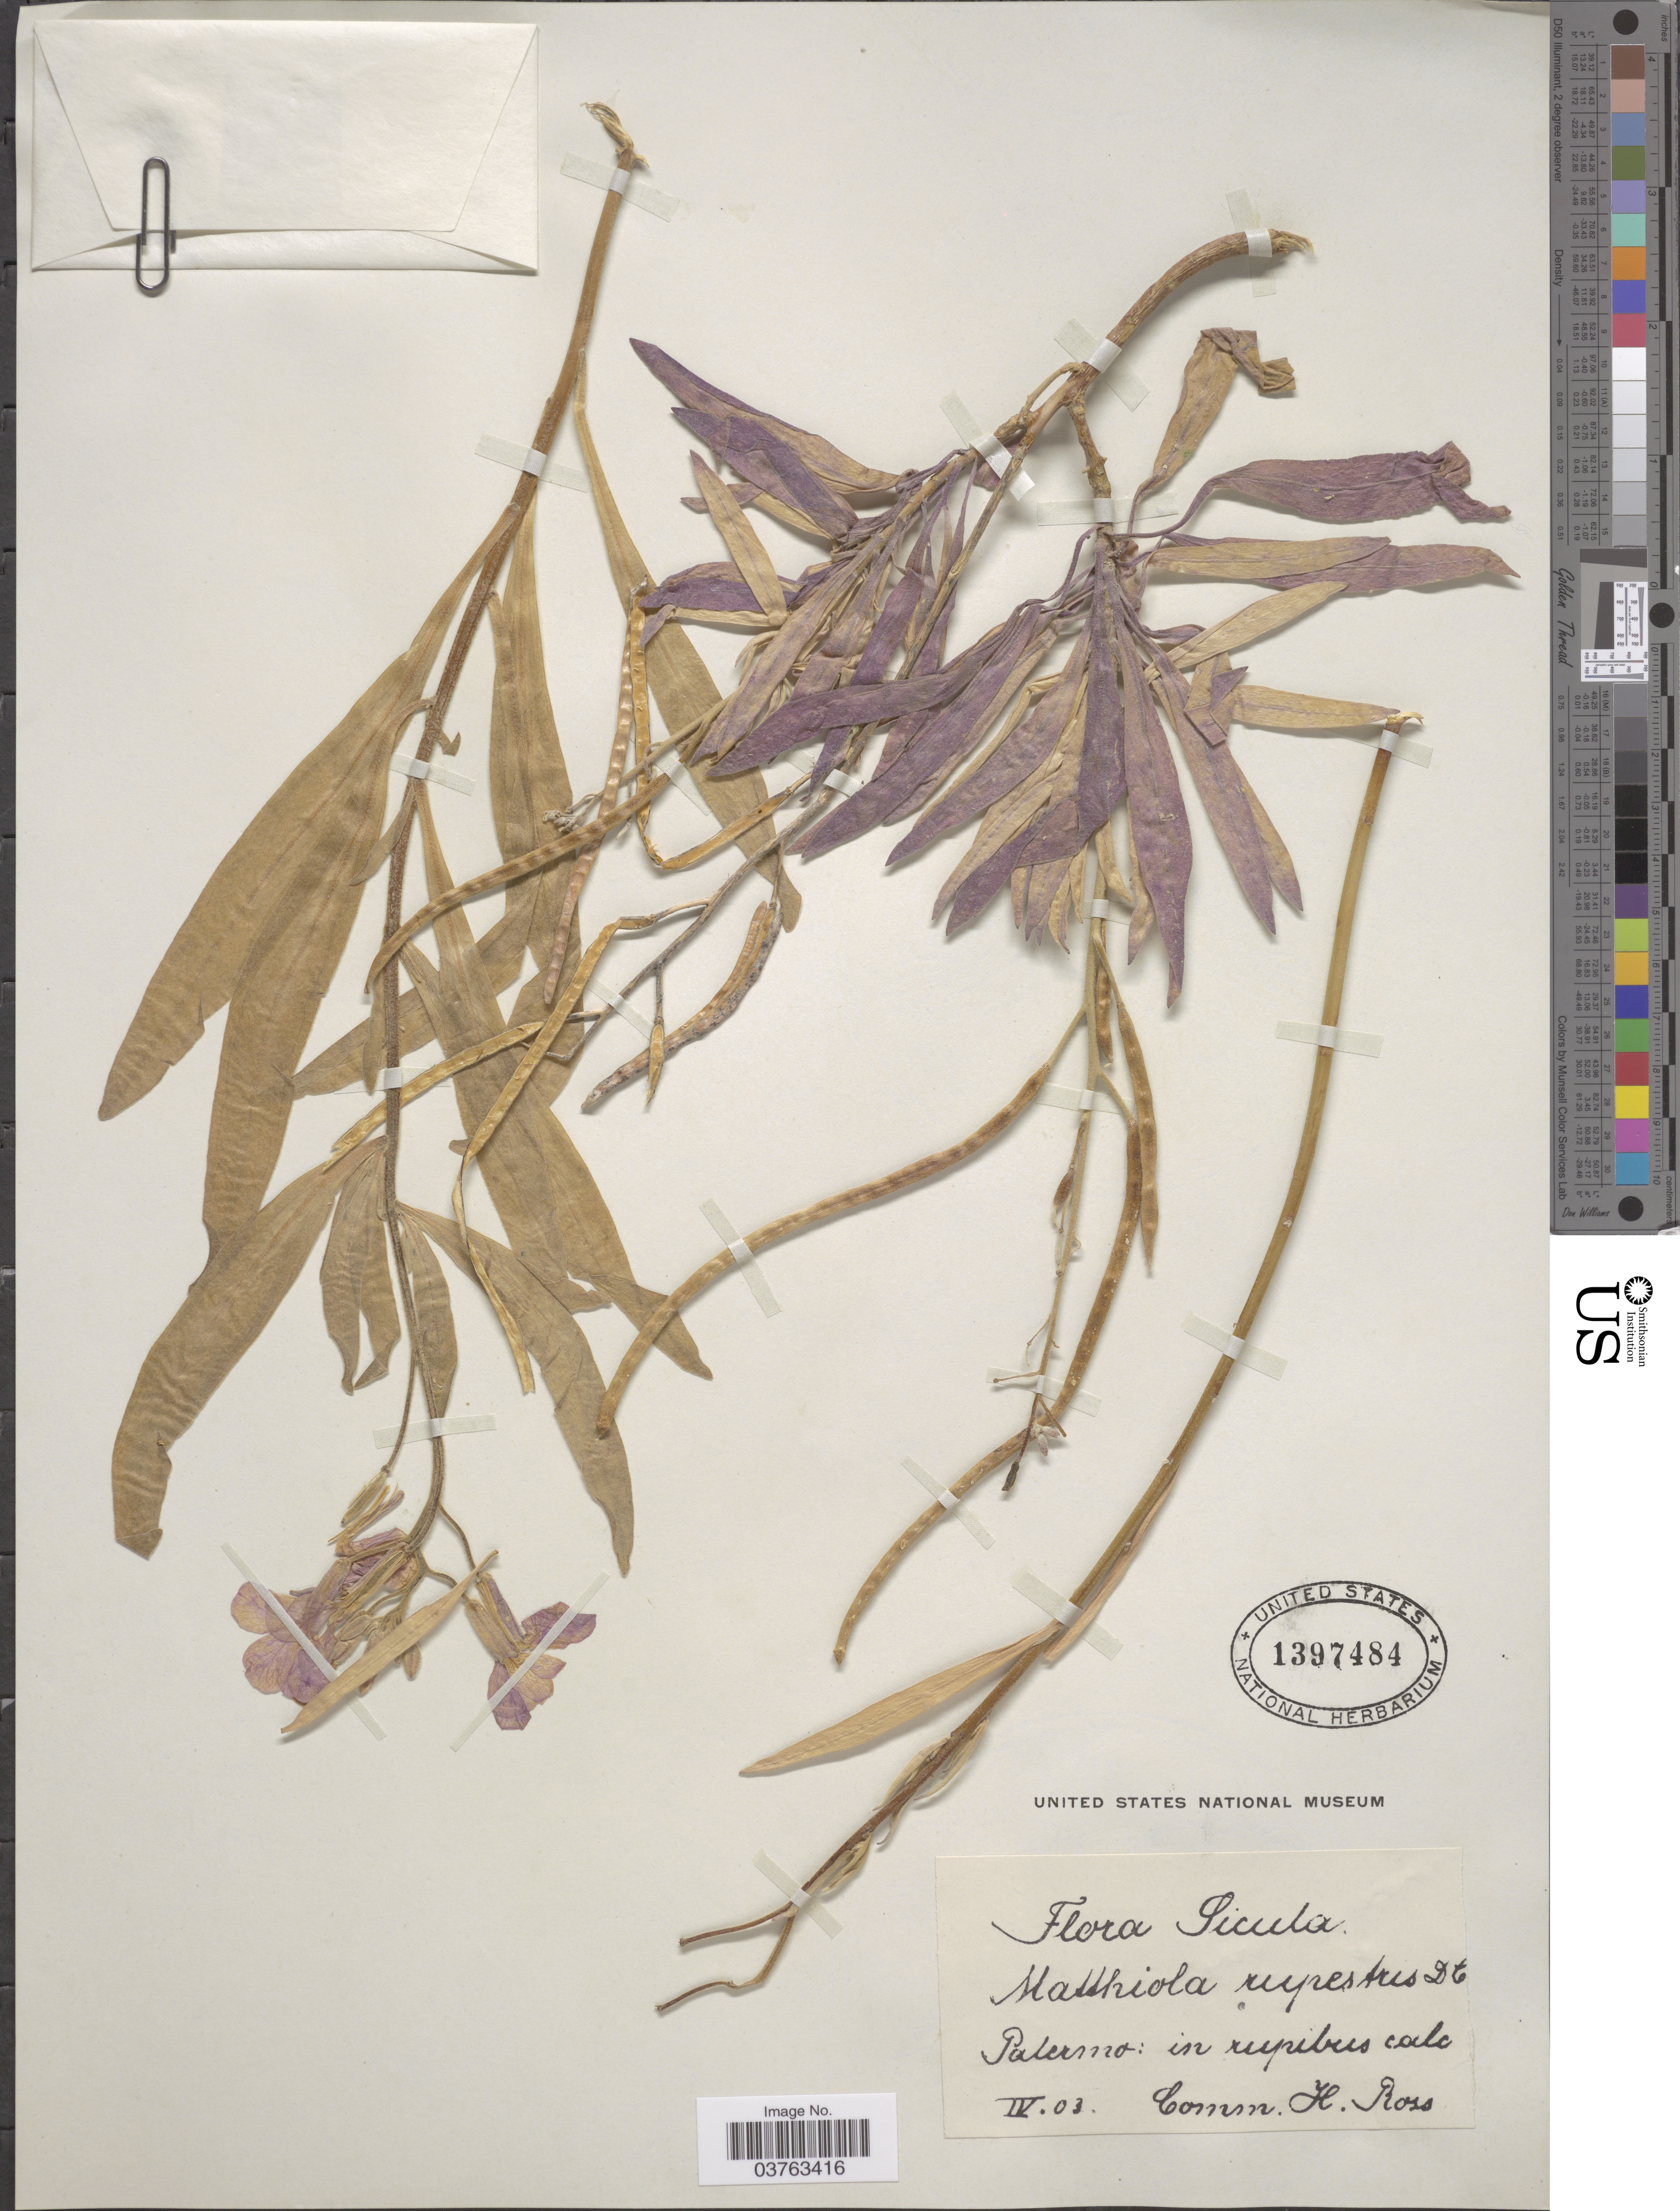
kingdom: Plantae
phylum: Tracheophyta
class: Magnoliopsida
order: Brassicales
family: Brassicaceae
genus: Matthiola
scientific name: Matthiola rupestris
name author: (Bonpl.) DC.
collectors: H. Ross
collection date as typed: Transcribed d/m/y: /4/3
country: Italy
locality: Sicula. Palermo: in rupibus calc.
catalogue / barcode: US 1397484